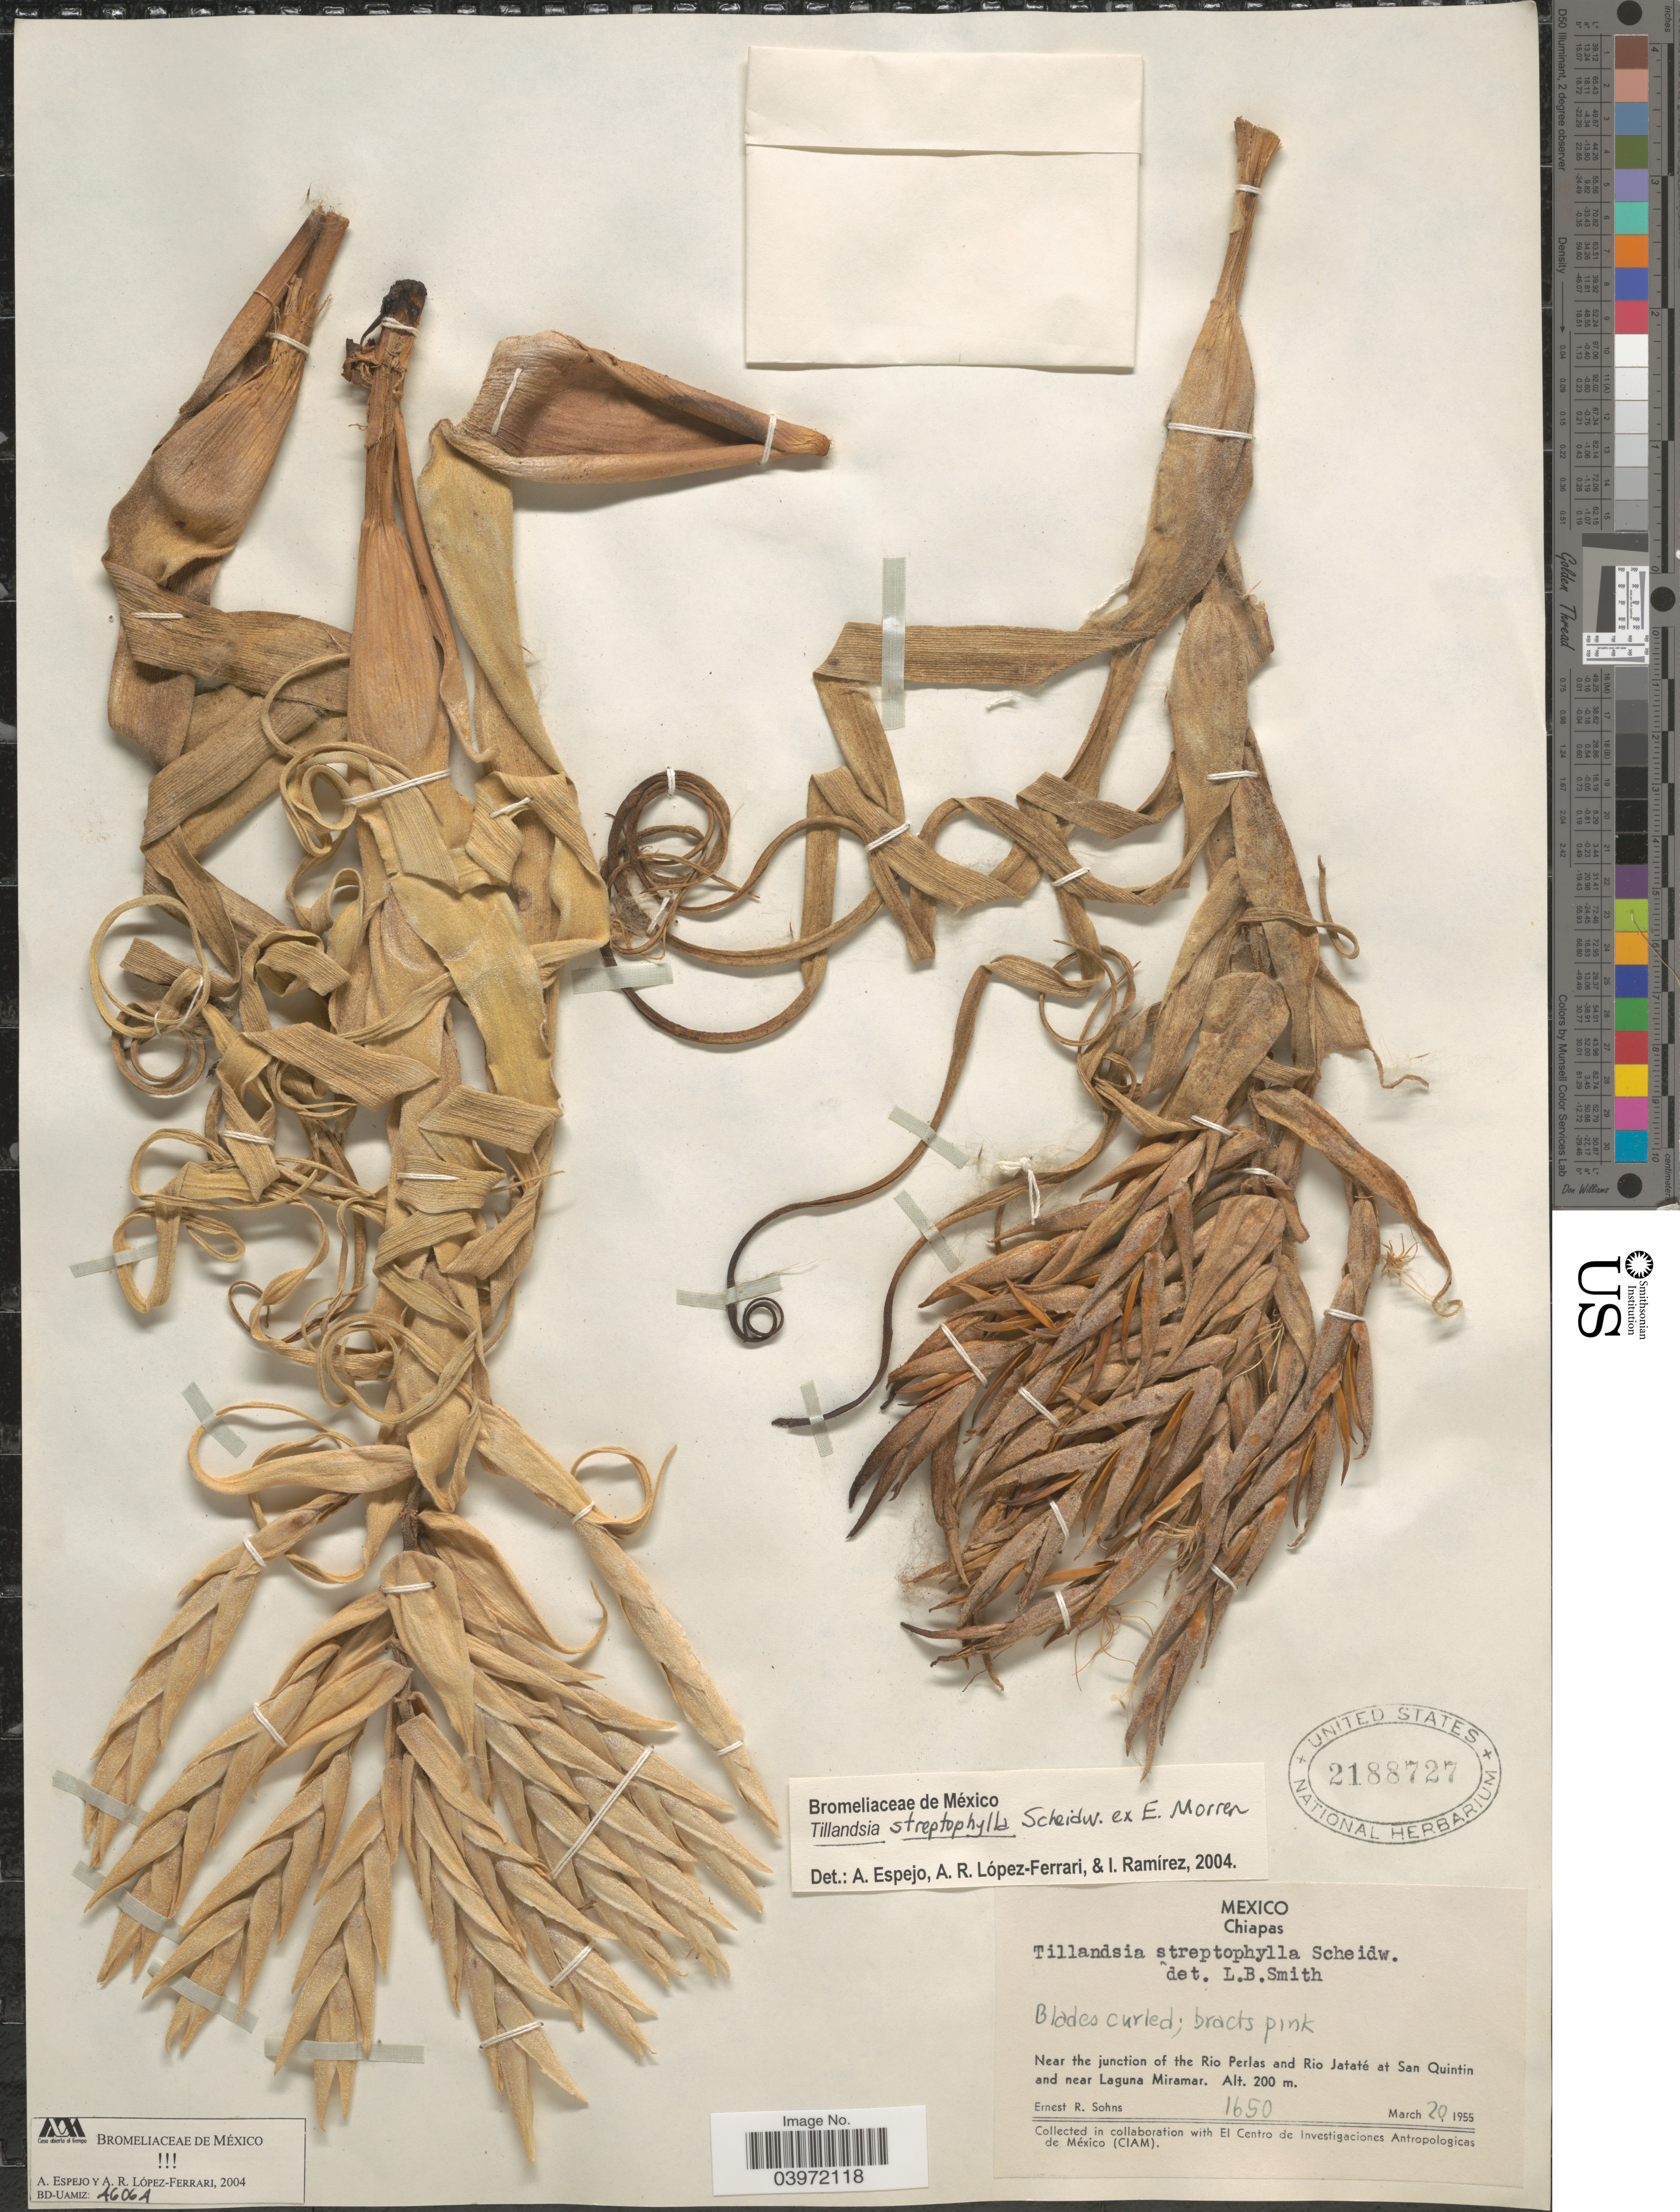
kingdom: Plantae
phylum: Tracheophyta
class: Liliopsida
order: Poales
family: Bromeliaceae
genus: Tillandsia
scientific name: Tillandsia streptophylla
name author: Scheidw. ex C. Morren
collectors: E. R. Sohns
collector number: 1650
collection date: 1955-03-20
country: Mexico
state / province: Chiapas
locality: Near the junction of the Rio Perlas and Rio Jataté at San Quintin and near Laguna Miramar.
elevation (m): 200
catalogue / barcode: US 2188727